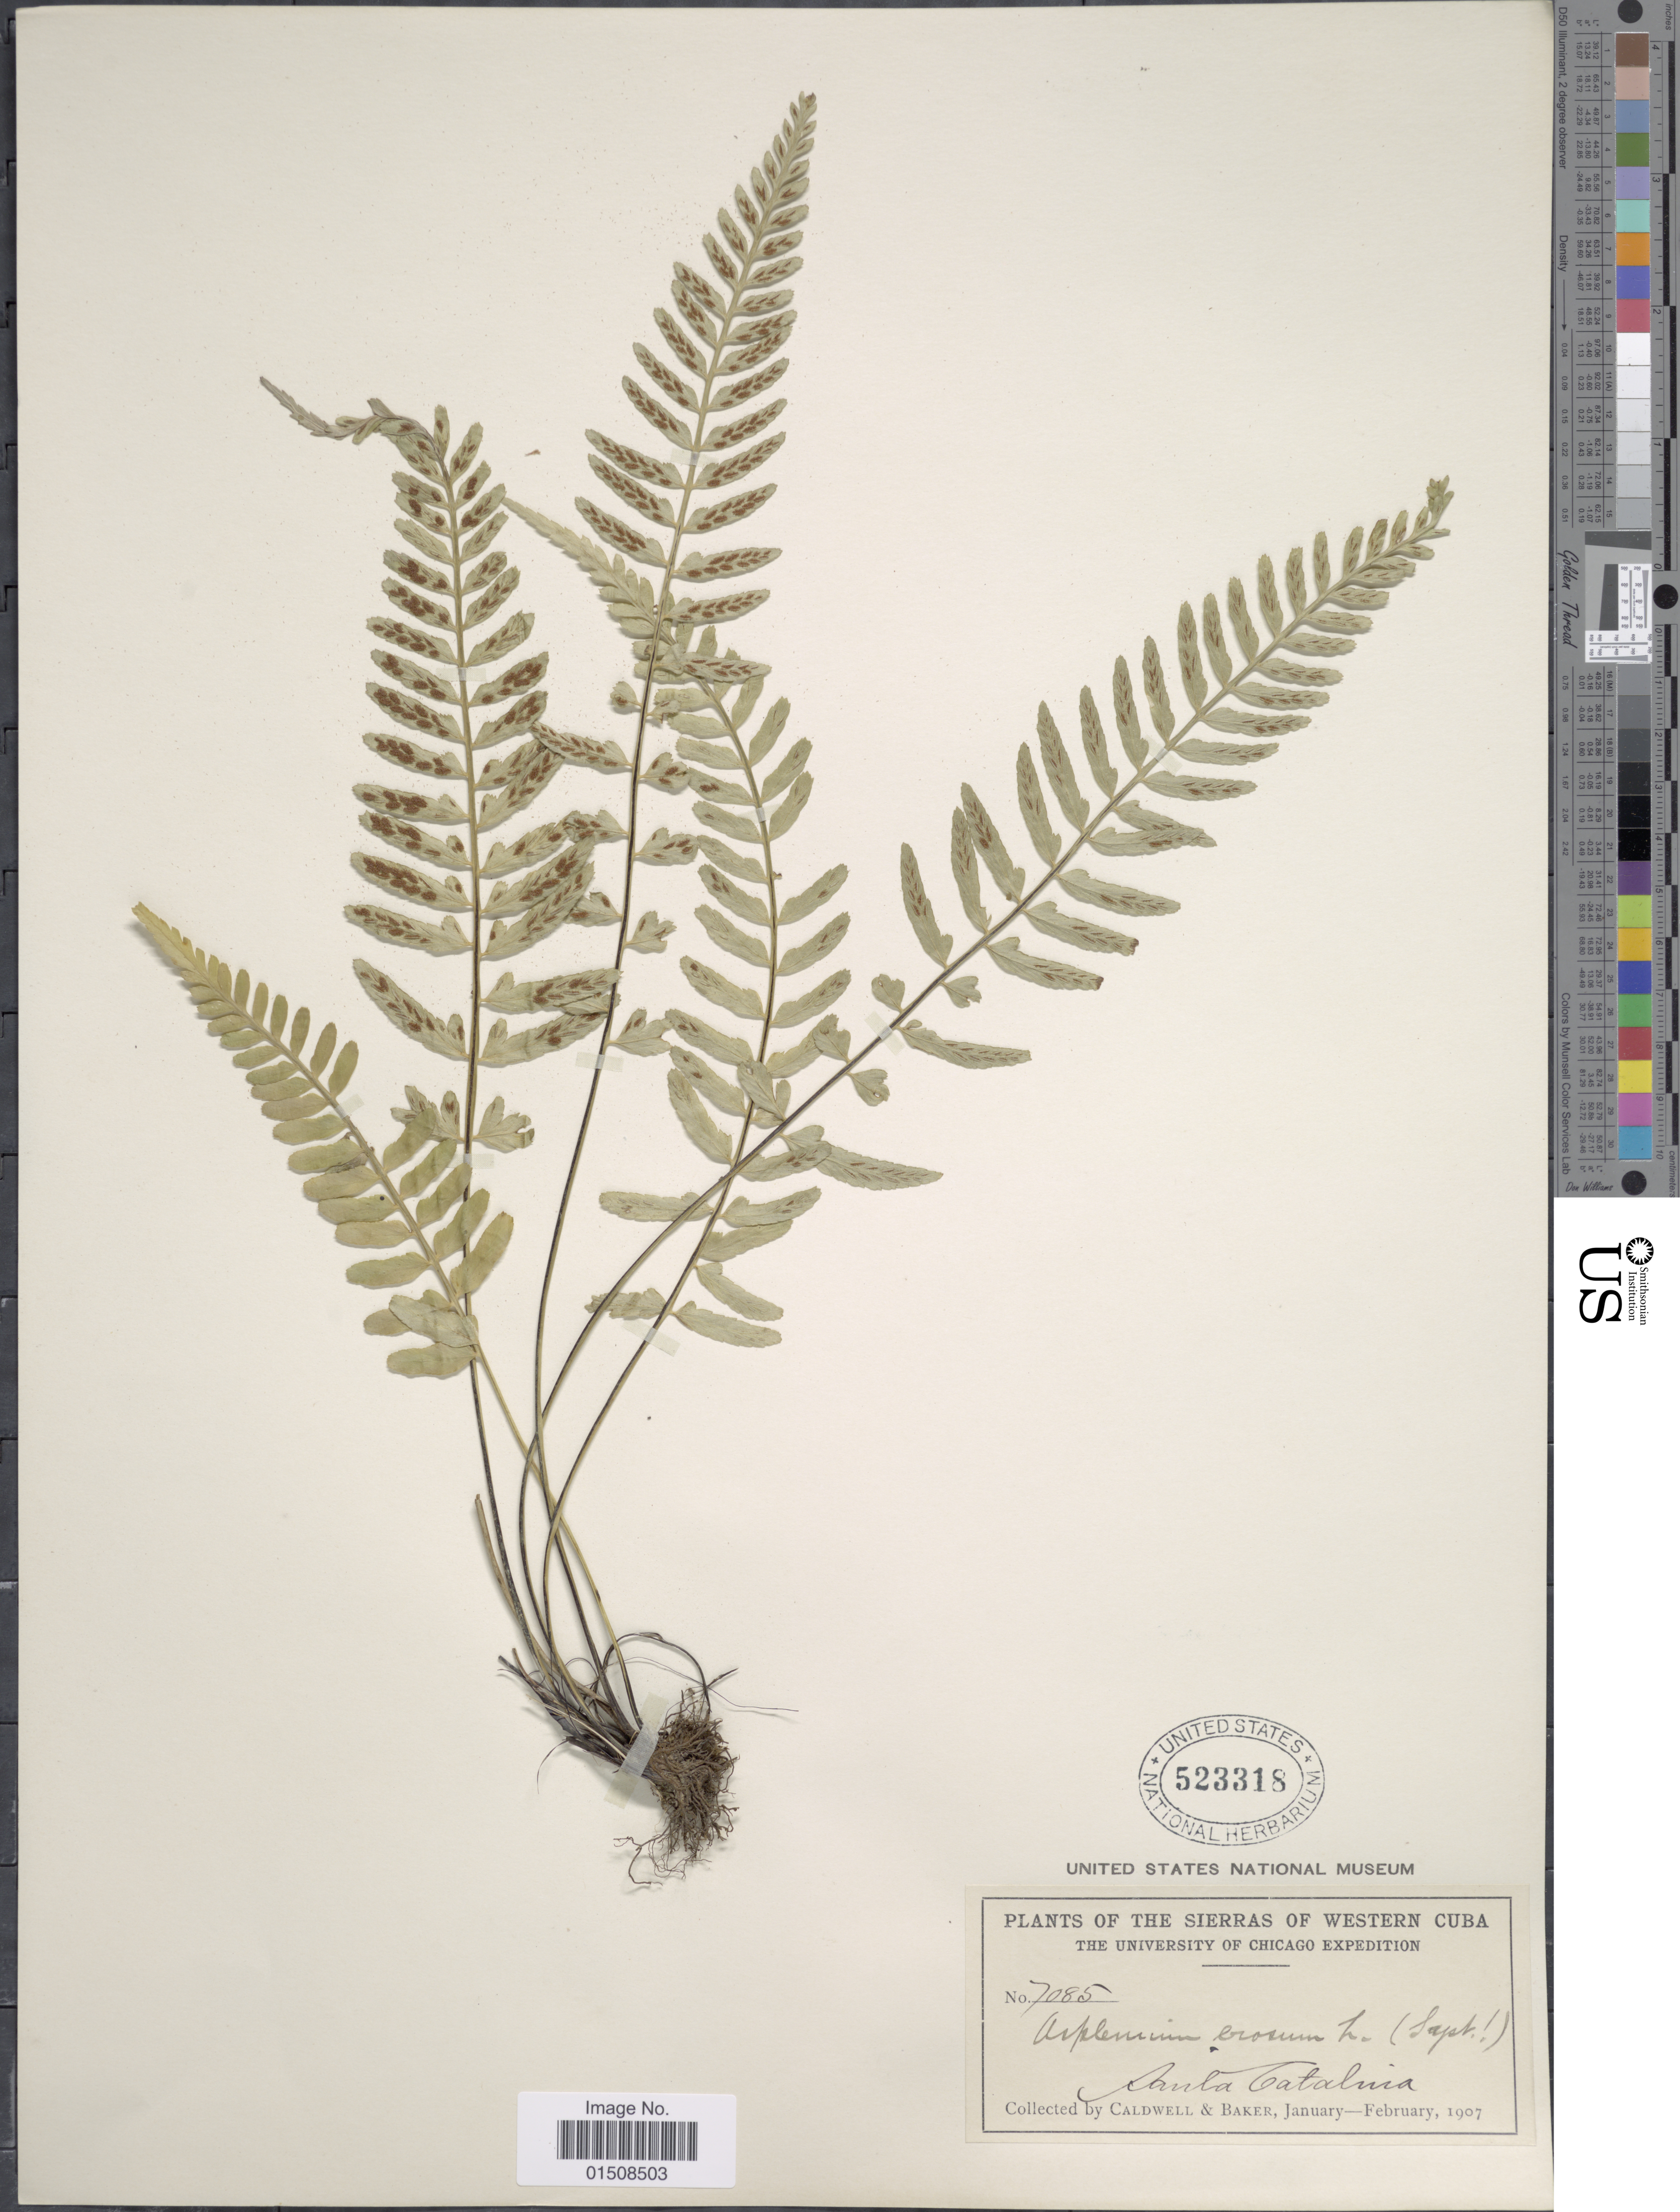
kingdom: Plantae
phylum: Tracheophyta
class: Polypodiopsida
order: Polypodiales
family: Aspleniaceae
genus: Asplenium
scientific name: Asplenium auritum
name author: Sw.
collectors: -. Caldwell & -- Baker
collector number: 7085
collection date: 1907-01/1907-02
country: Cuba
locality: The Sierras of Western Cuba, Santa Catalina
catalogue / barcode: US 523318